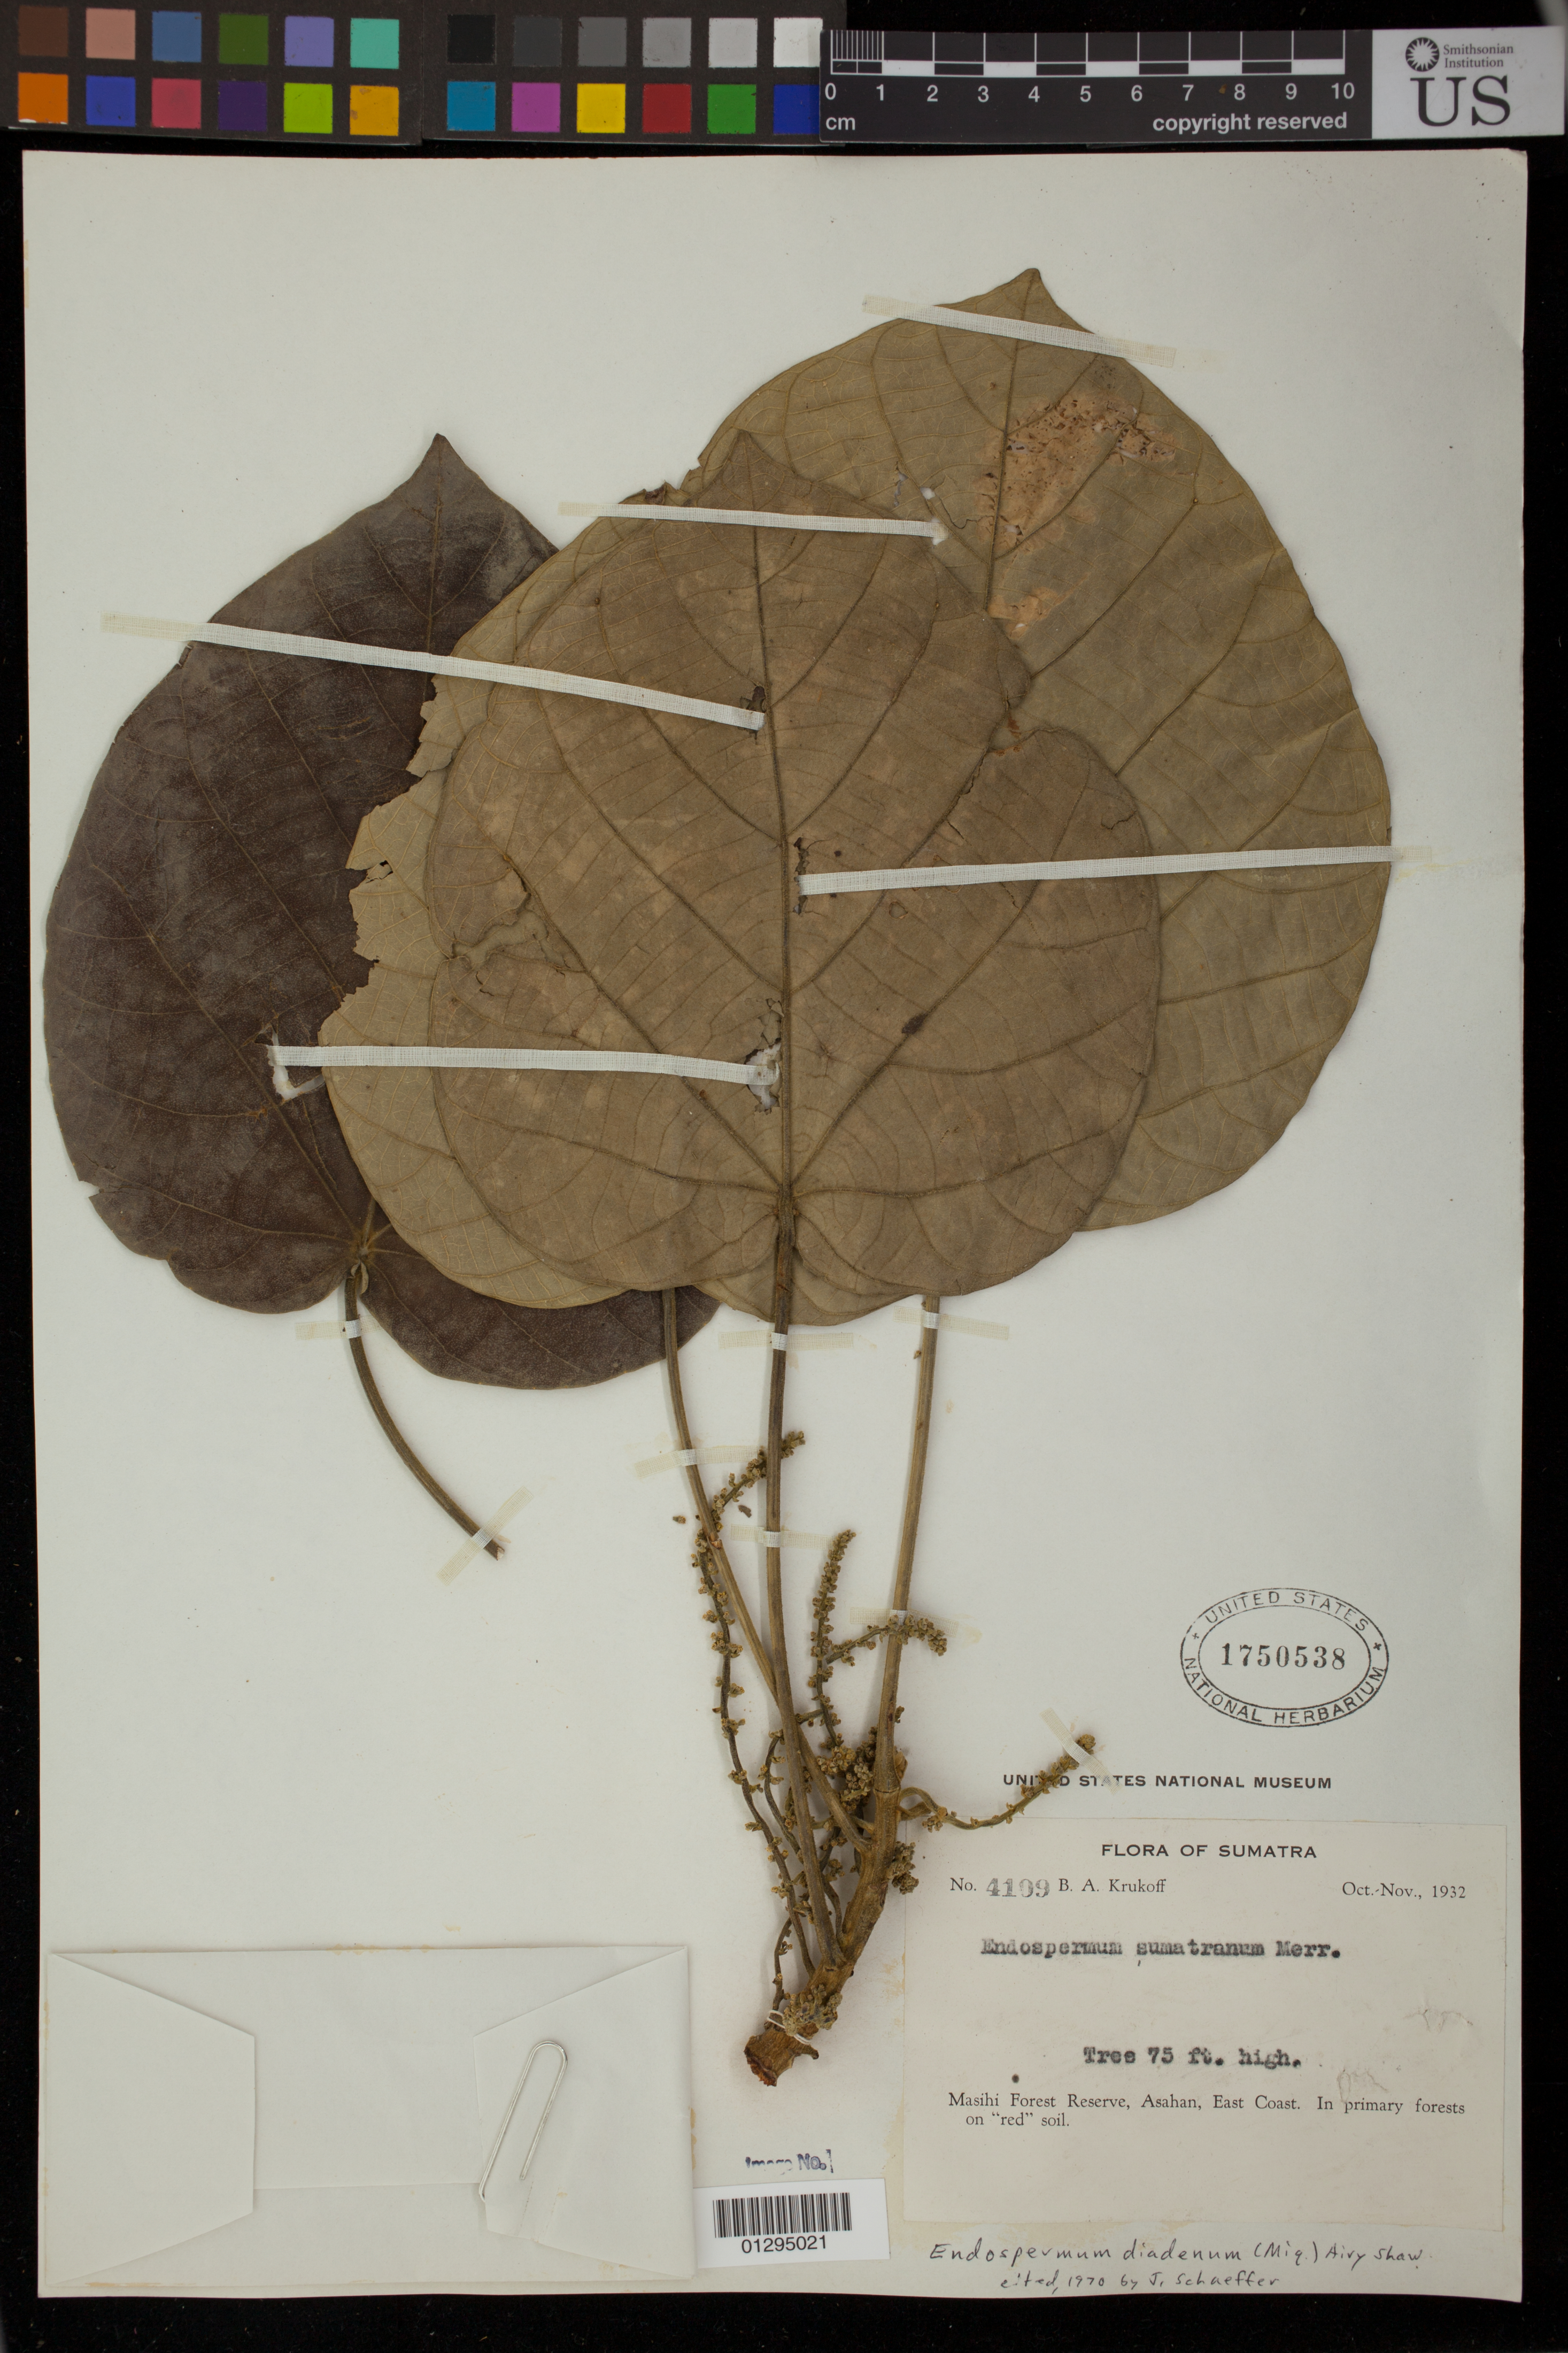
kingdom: Plantae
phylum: Tracheophyta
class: Magnoliopsida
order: Malpighiales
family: Euphorbiaceae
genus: Endospermum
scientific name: Endospermum diadenum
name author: (Miq.) Airy Shaw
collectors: B. A. Krukoff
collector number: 4109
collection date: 1932-10/1932-11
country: Indonesia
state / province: Sumatra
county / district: Sumatera Utara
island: Sumatra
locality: Masihi Forest Reserve, Asahan, East Coast.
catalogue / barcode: US 1750538